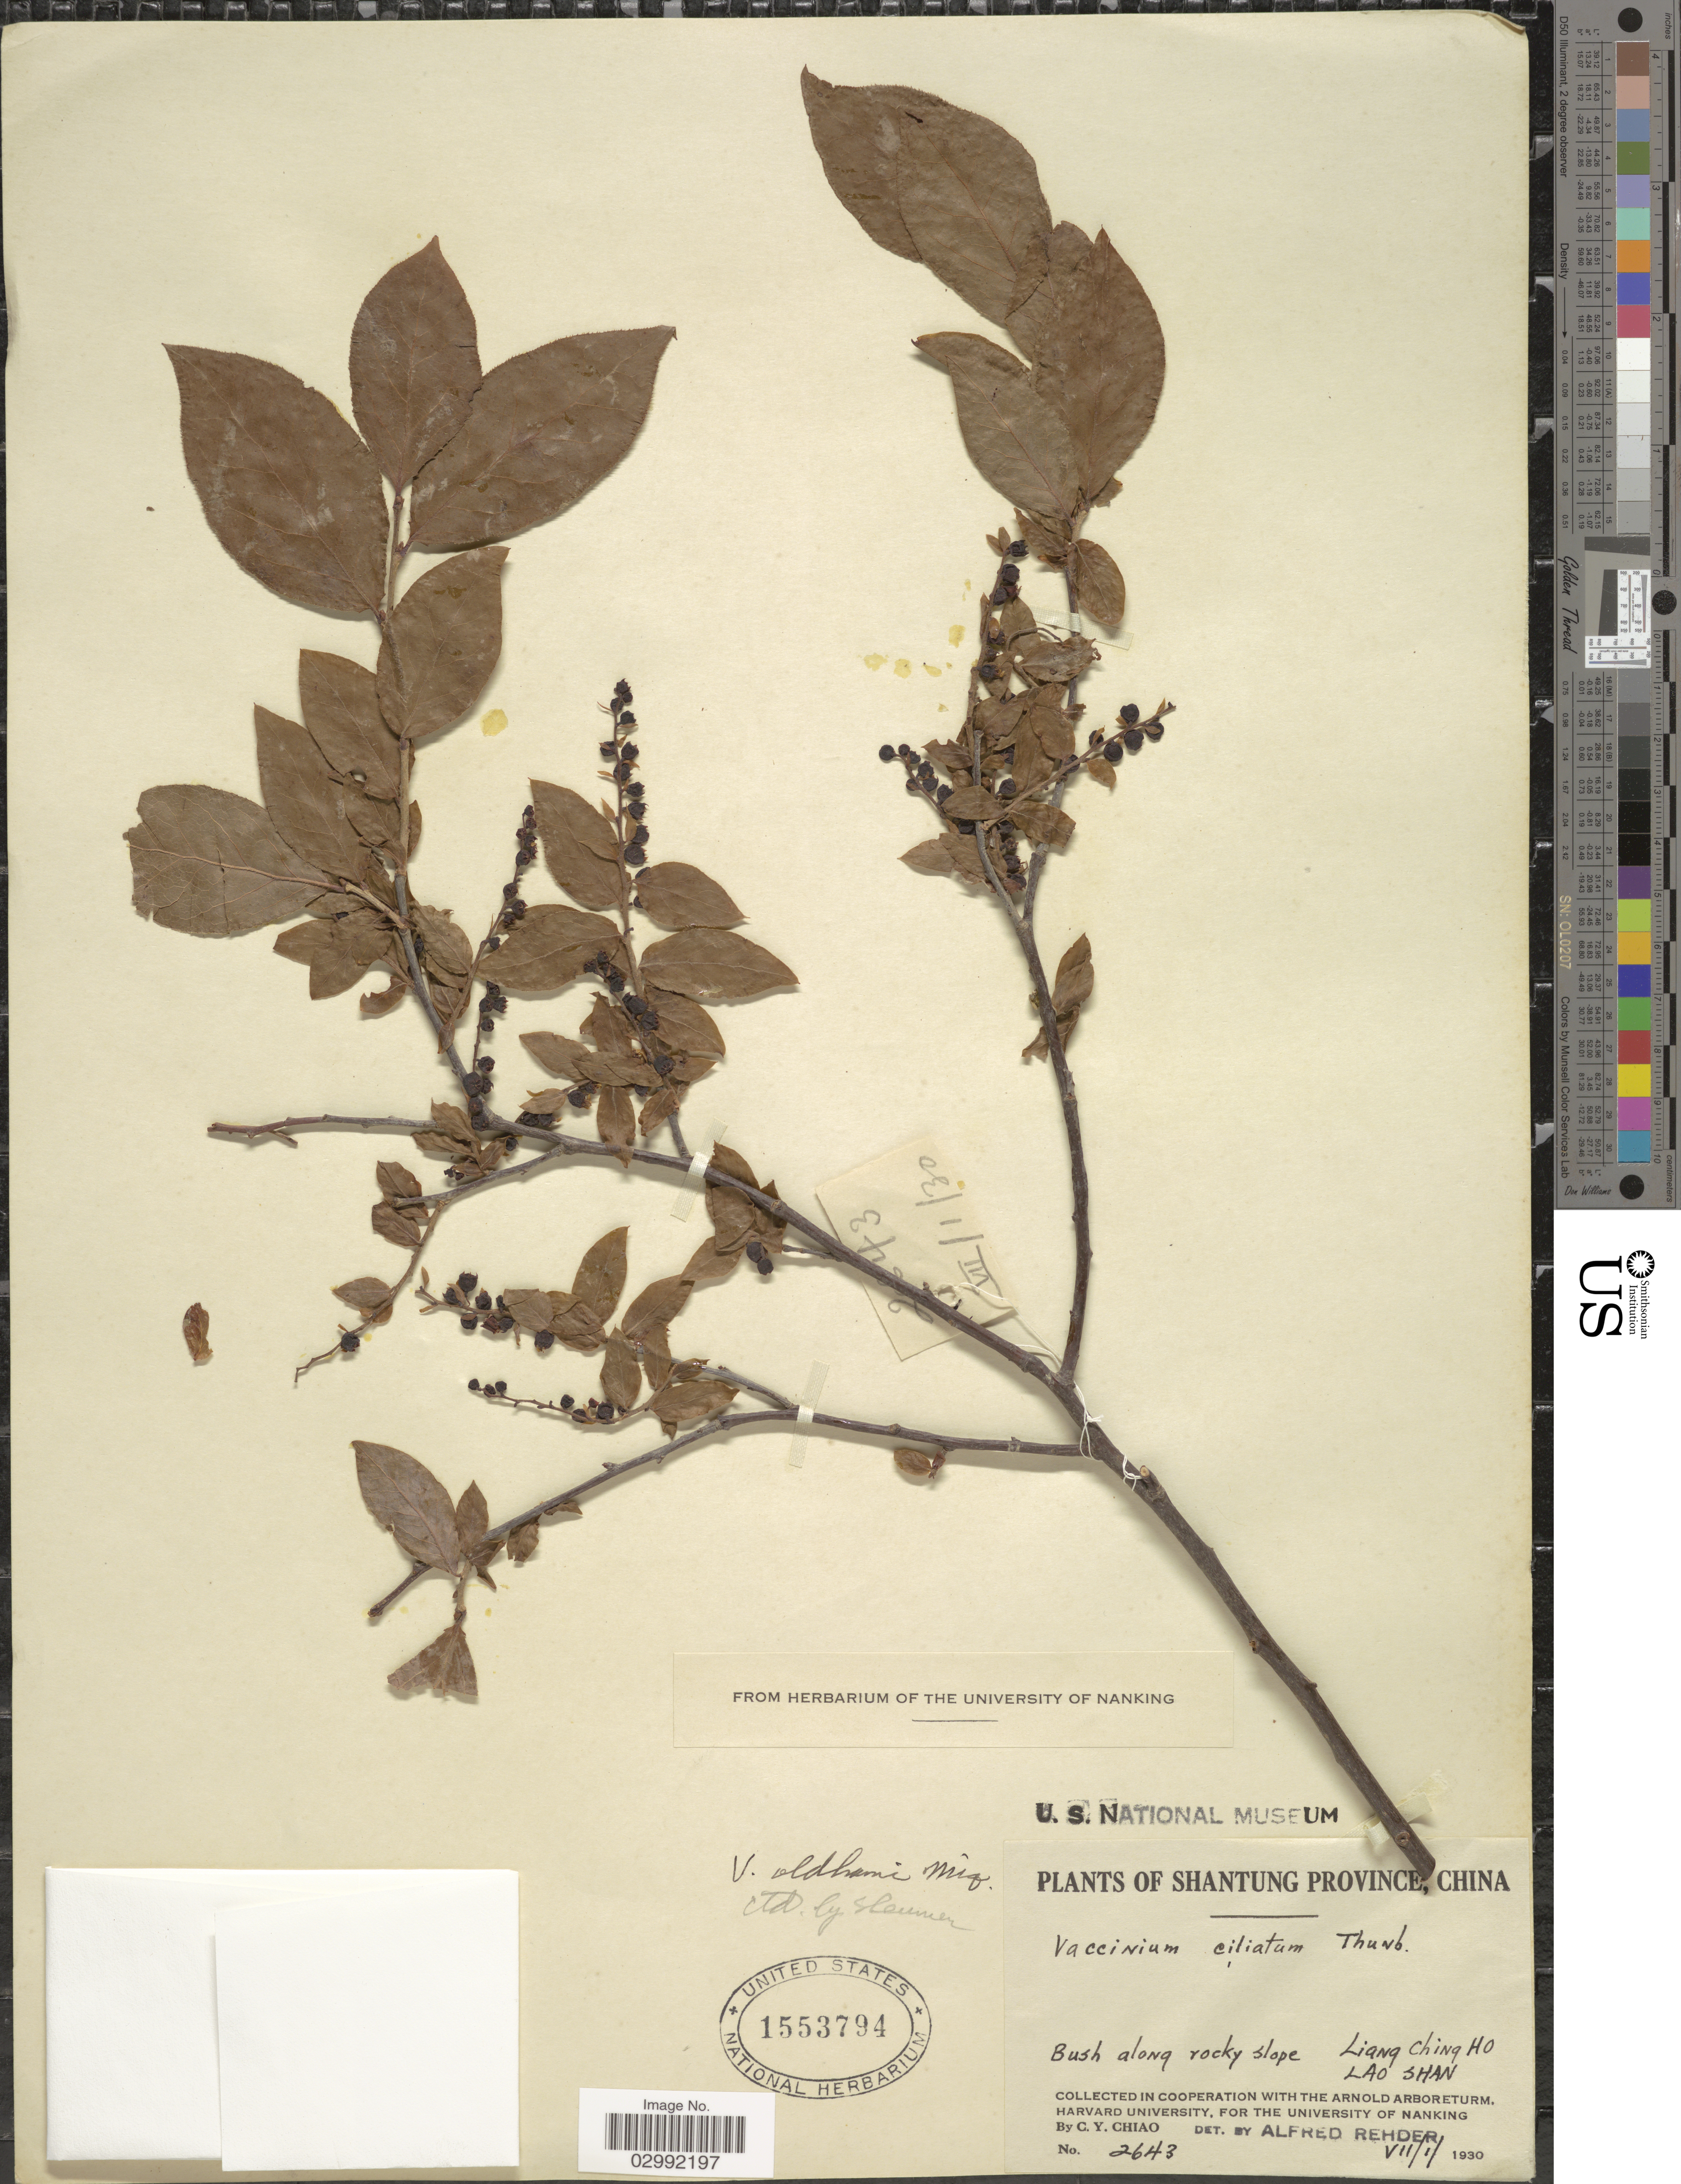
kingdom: Plantae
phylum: Tracheophyta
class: Magnoliopsida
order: Ericales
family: Ericaceae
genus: Vaccinium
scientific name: Vaccinium oldhamii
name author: Miq.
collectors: C. Y. Chiao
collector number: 2643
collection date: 1930-07-01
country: China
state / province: Shandong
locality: Shantung Province, Liang Ching Ho, Lao Shan.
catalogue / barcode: US 1553794